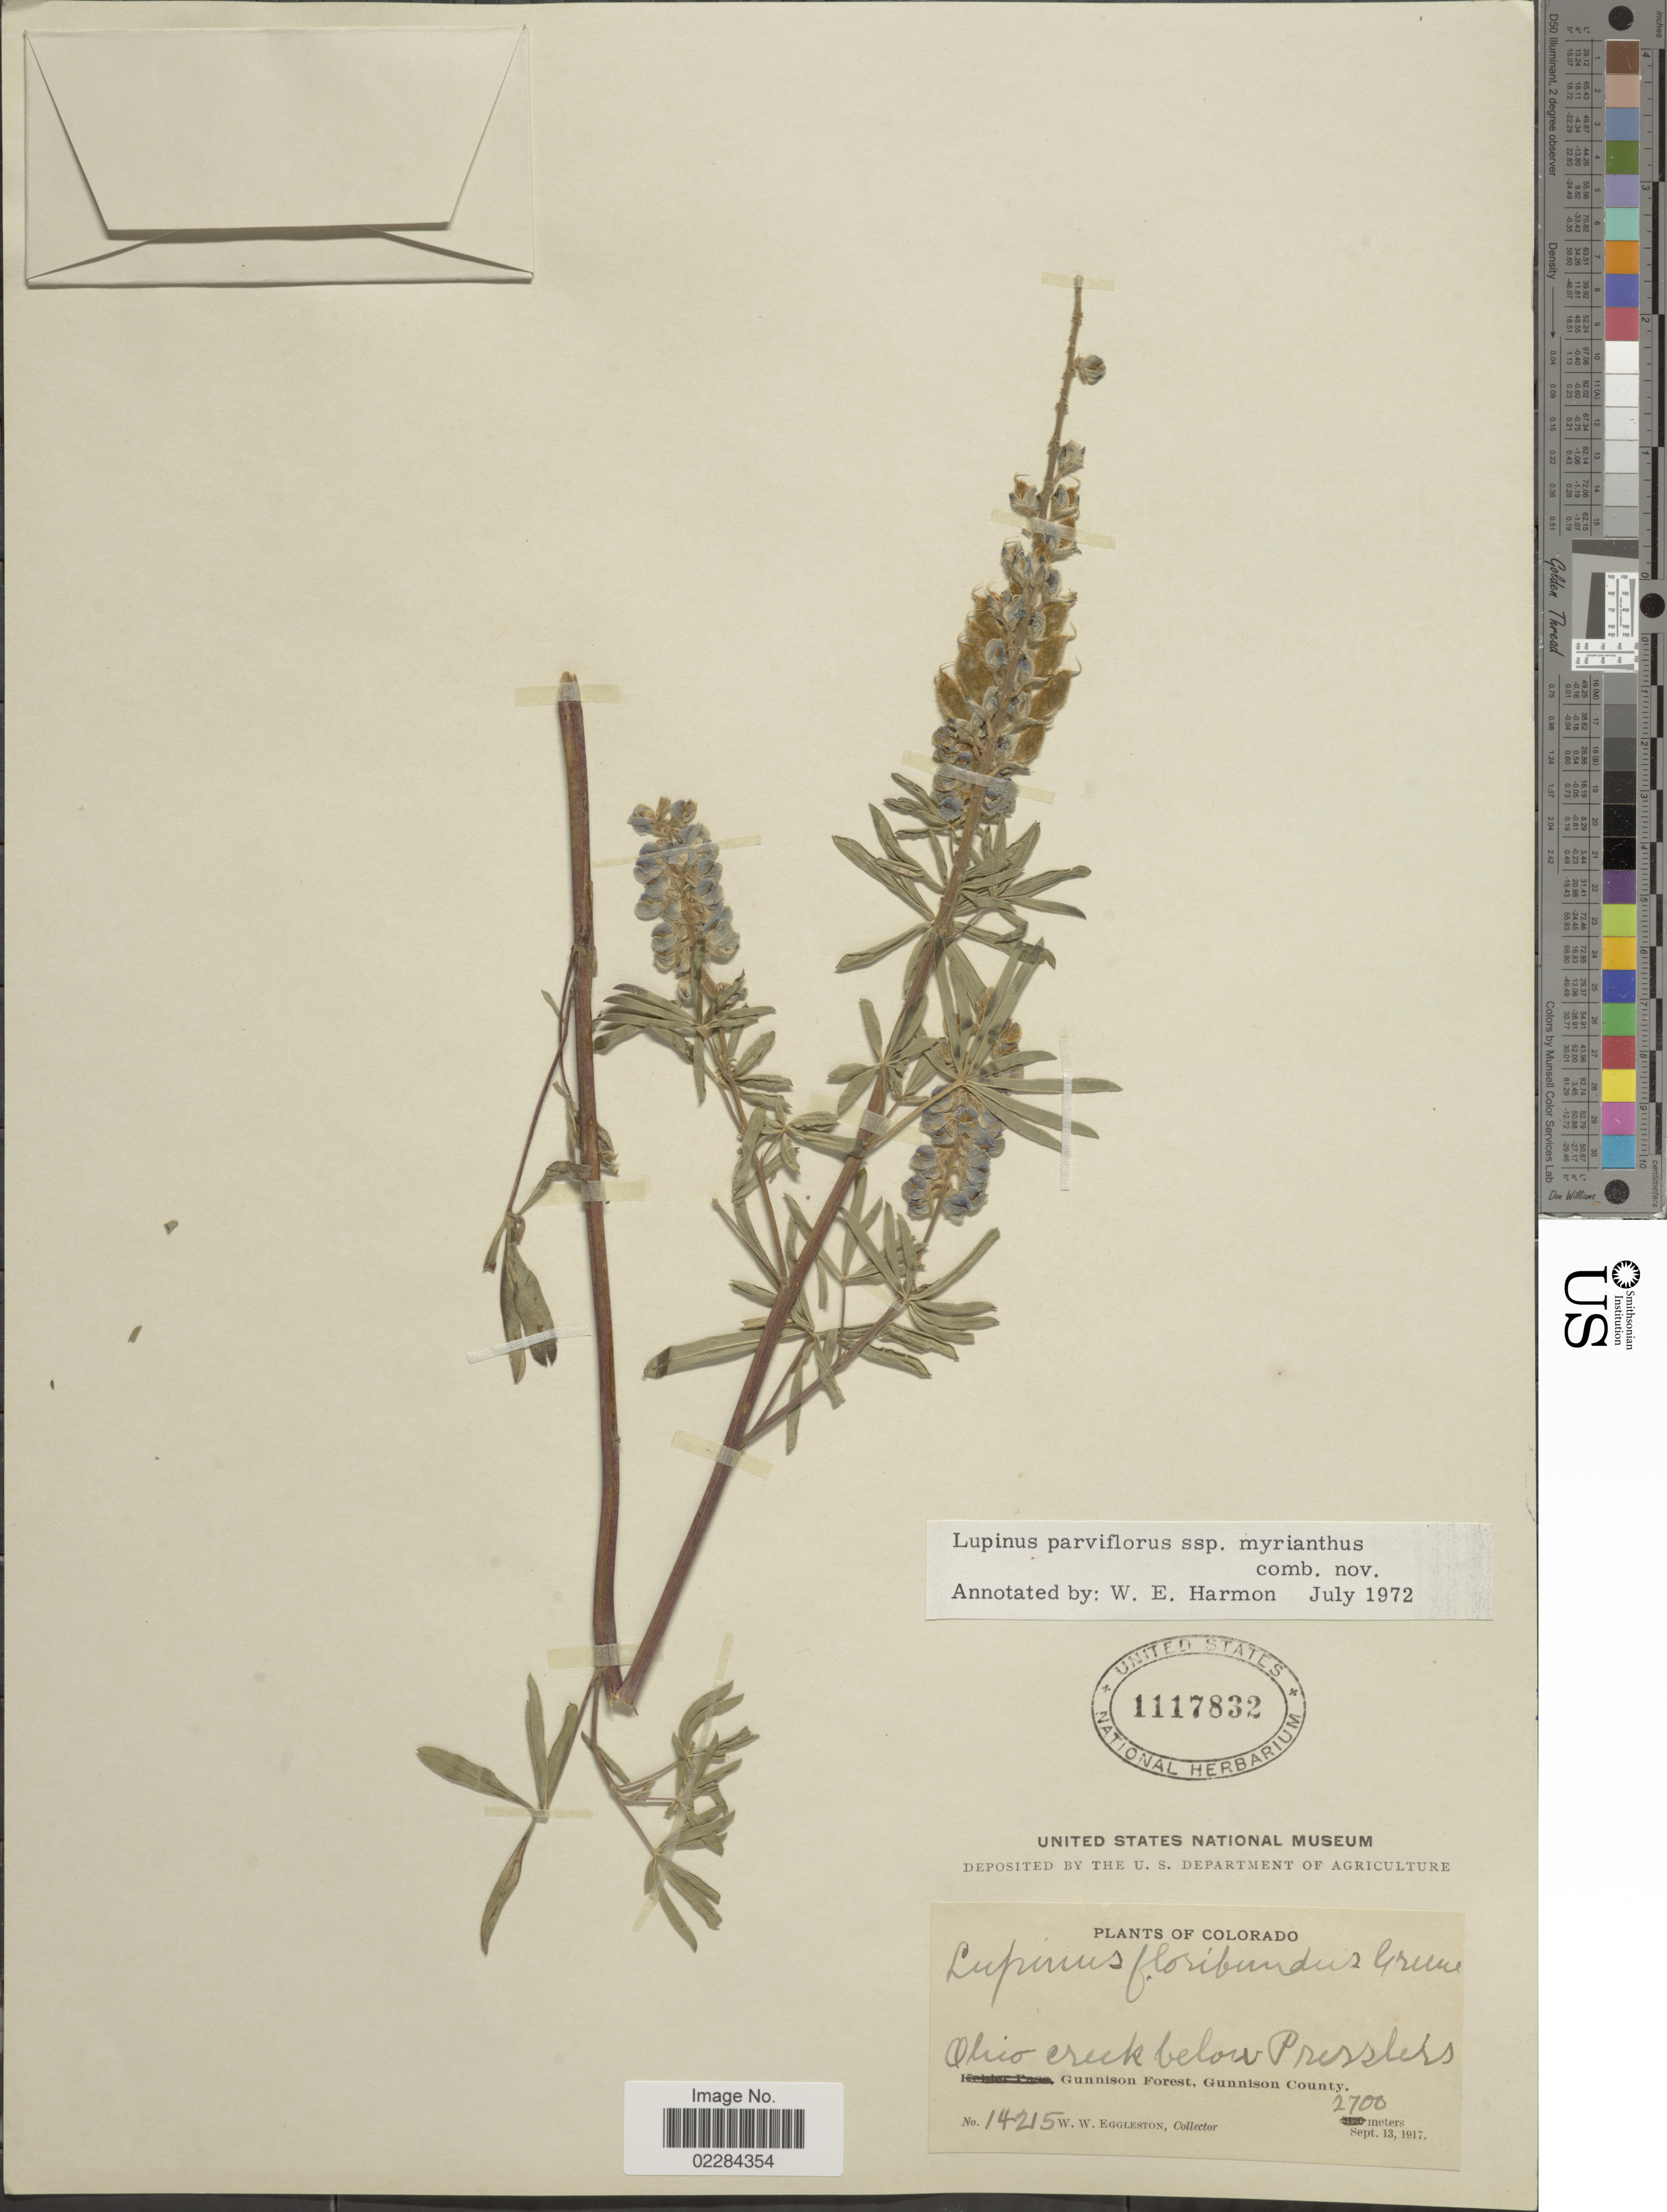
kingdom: Plantae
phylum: Tracheophyta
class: Magnoliopsida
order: Fabales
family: Fabaceae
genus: Lupinus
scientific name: Lupinus argenteus var. myrianthus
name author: (Greene) Isley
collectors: W. W. Eggleston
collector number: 14215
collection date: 1917-09-13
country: United States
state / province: Colorado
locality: Ohio Creek below Presslers. Gunnison Forest, Gunnison County.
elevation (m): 2700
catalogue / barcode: US 1117832